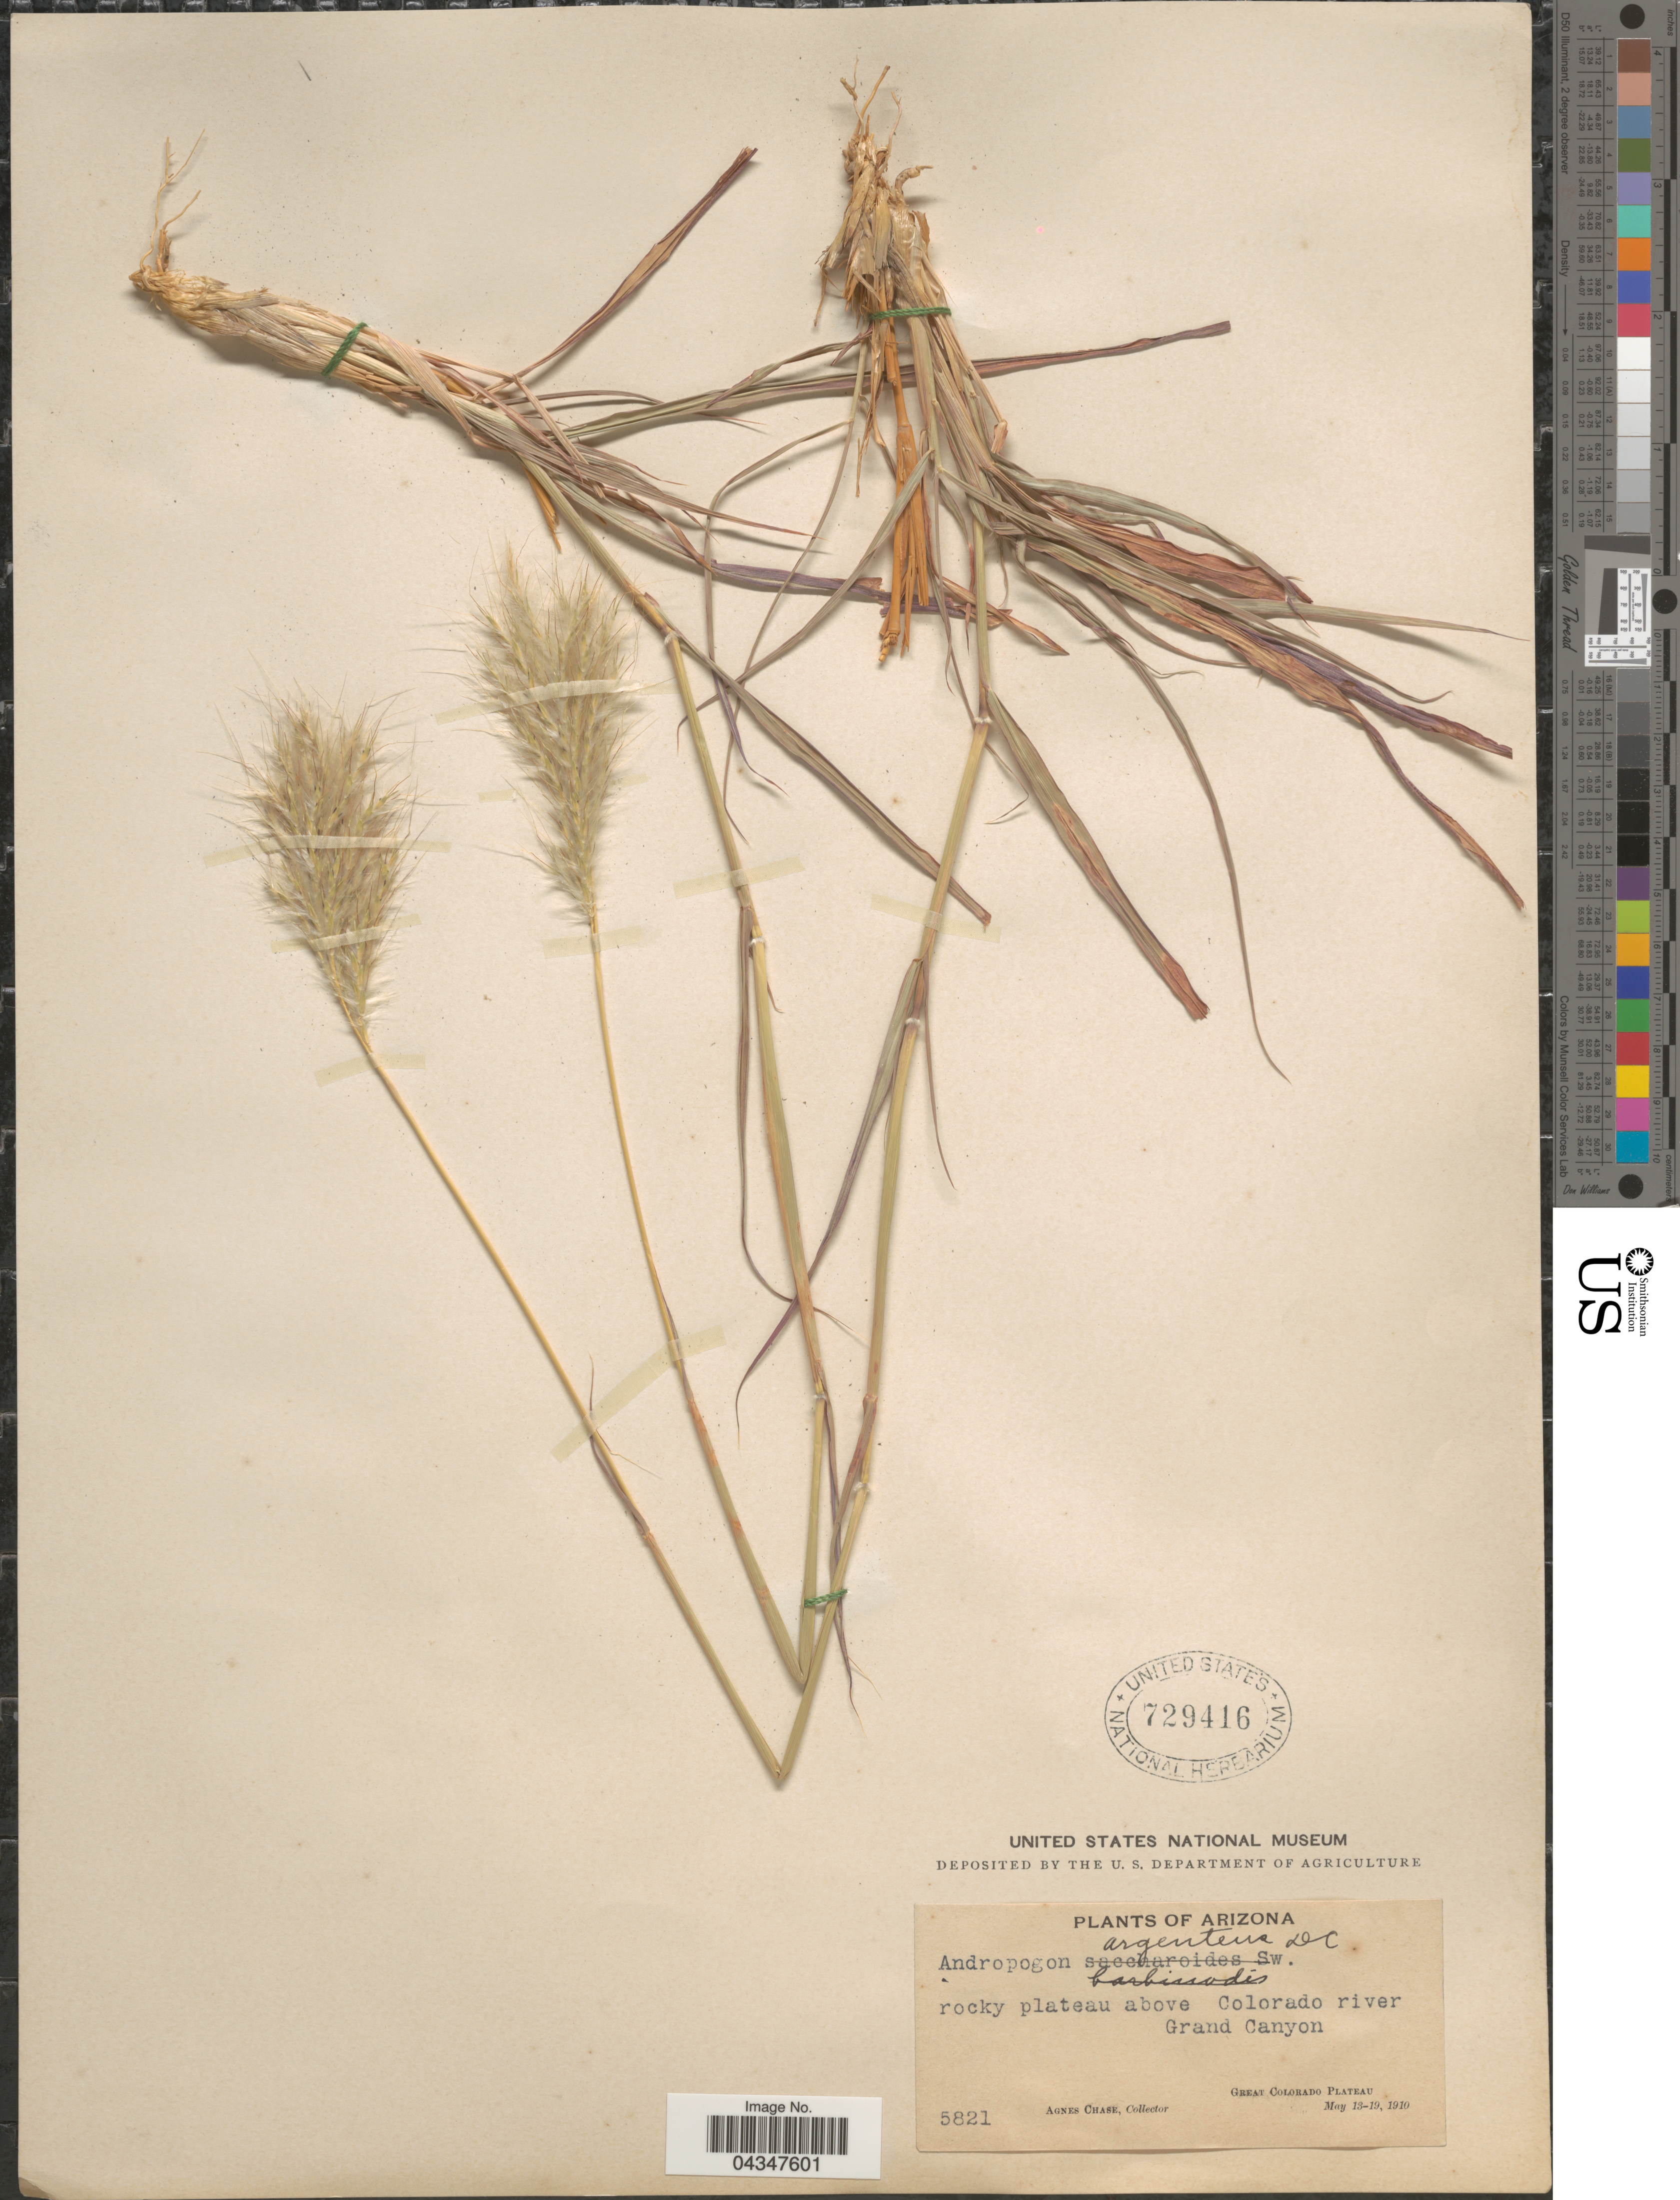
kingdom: Plantae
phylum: Tracheophyta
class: Liliopsida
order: Poales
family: Poaceae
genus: Bothriochloa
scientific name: Bothriochloa barbinodis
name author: (Lag.) Herter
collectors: A. Chase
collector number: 5821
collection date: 1910-05-13/1910-05-19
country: United States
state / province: Arizona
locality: Rocky plateau above Colorado river. Grand Canyon. Great Colorado Plateau.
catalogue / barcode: US 729416